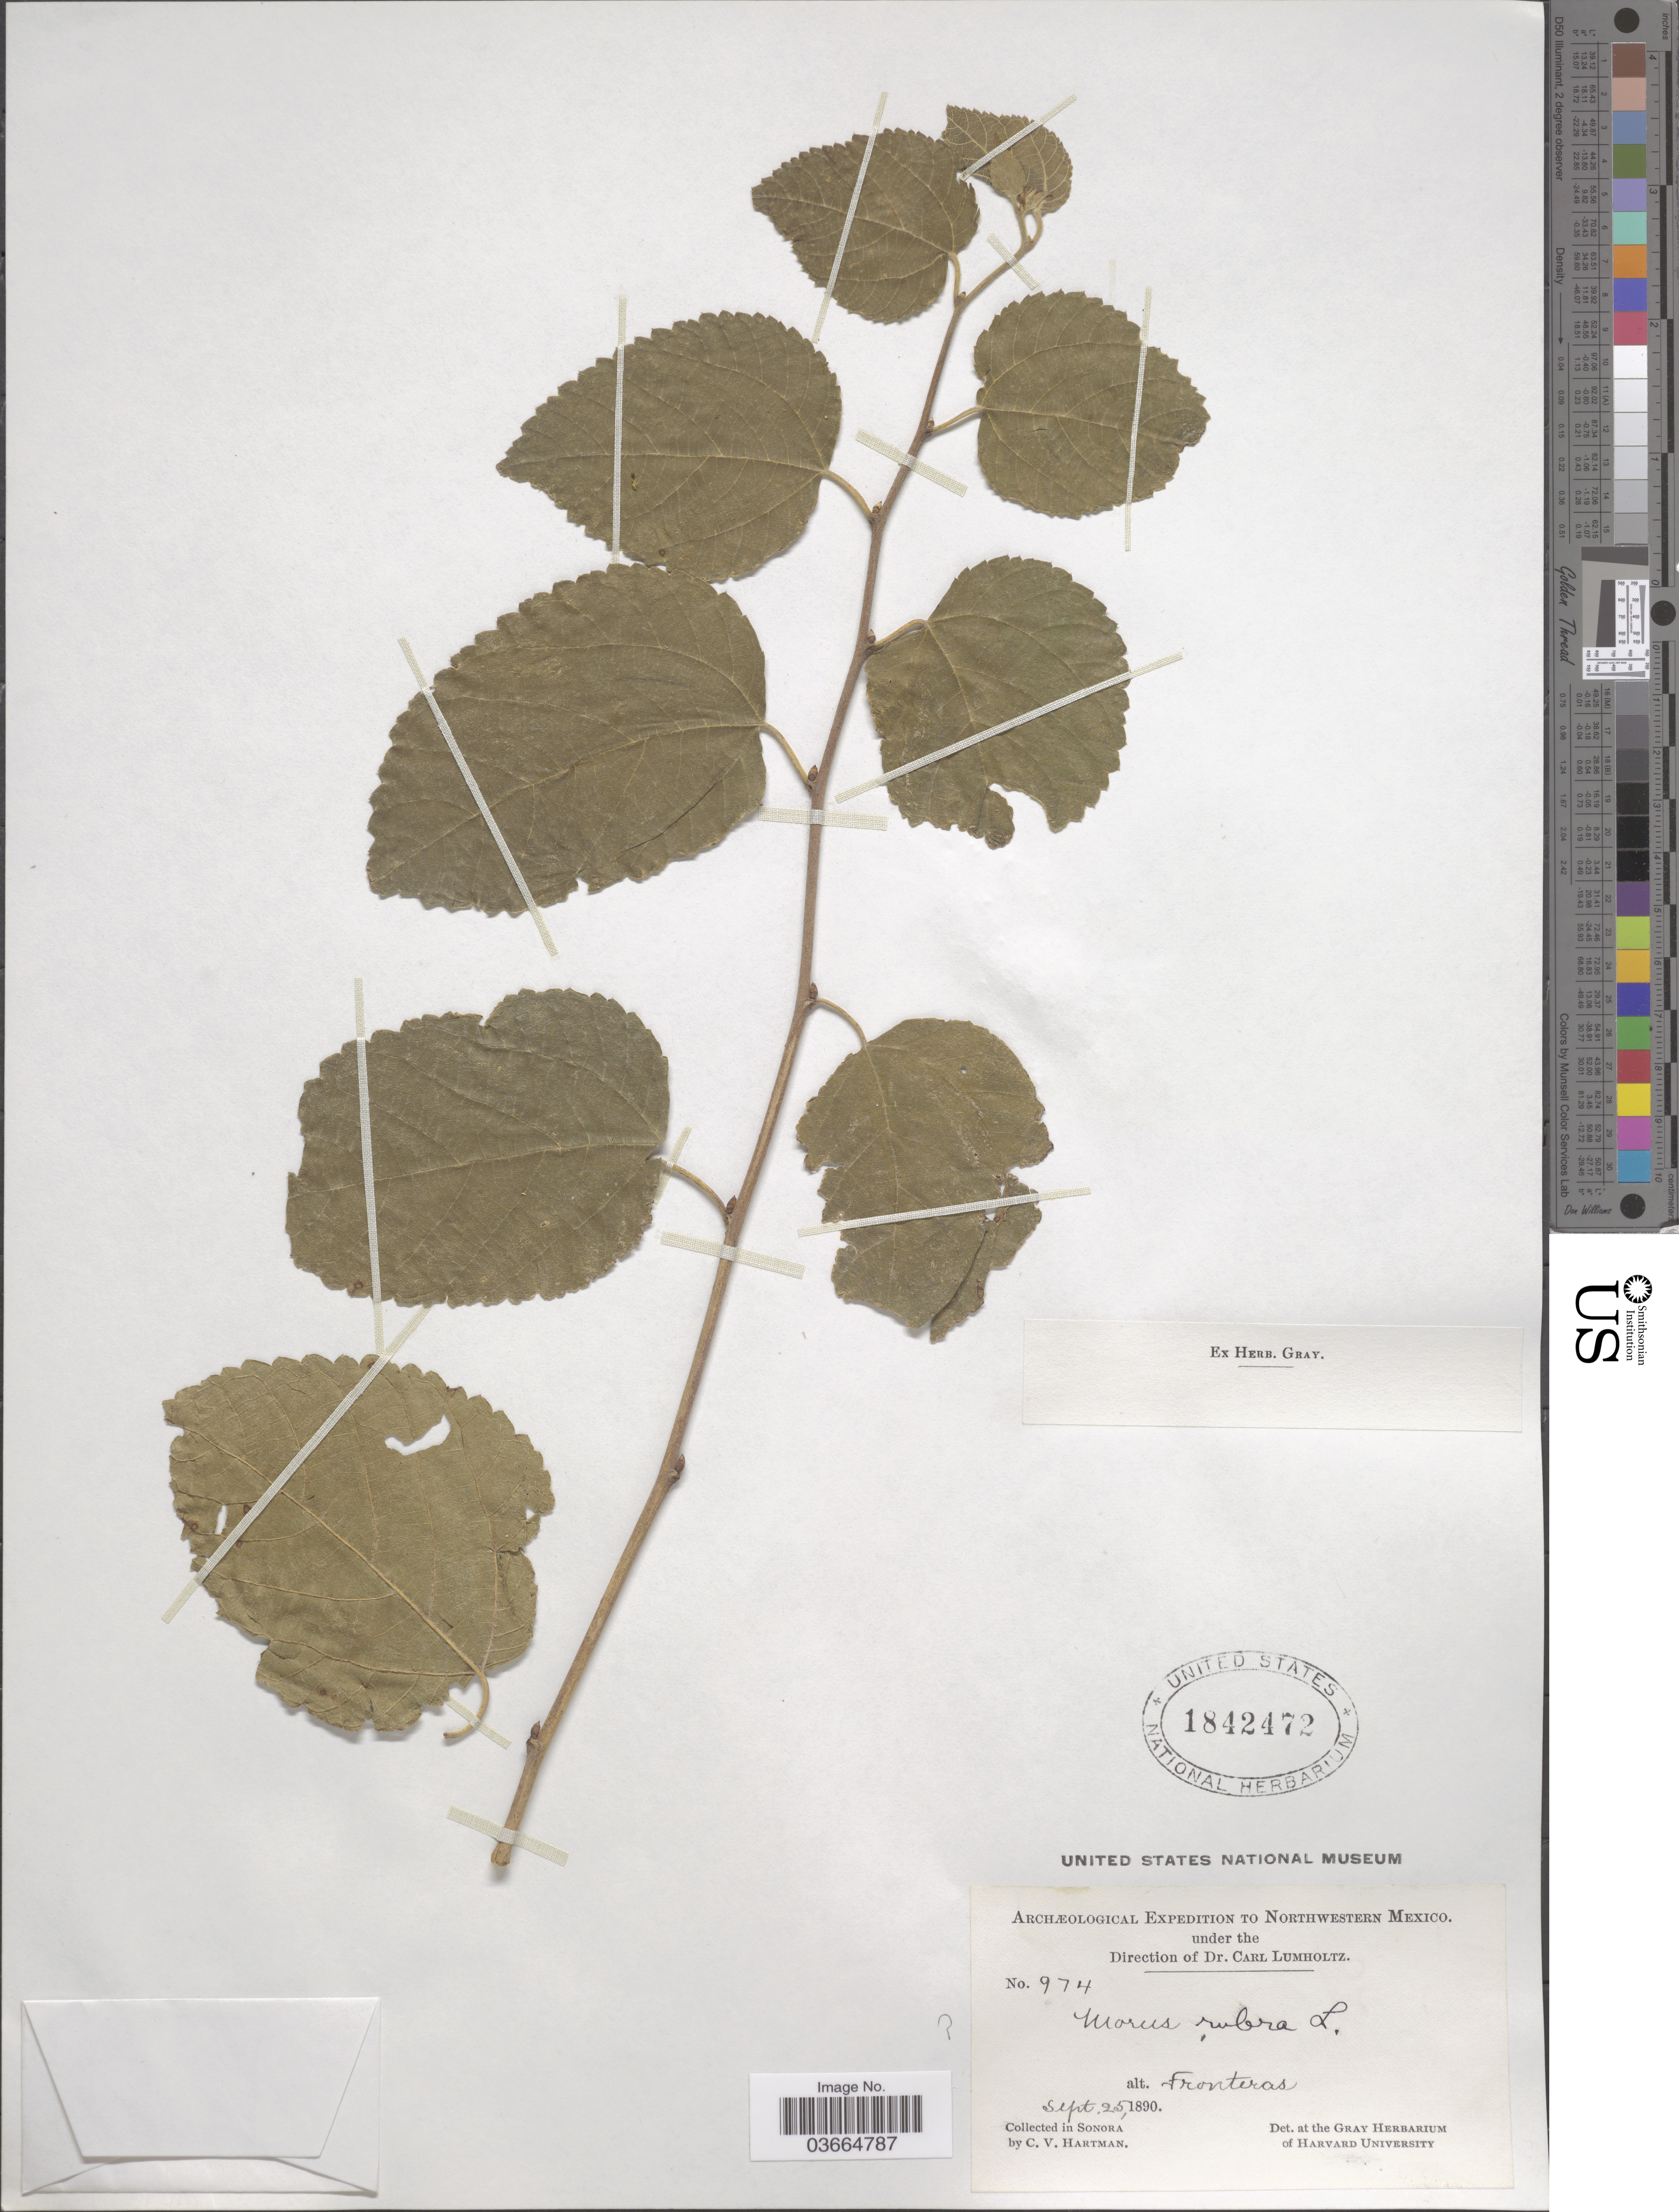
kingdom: Plantae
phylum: Tracheophyta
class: Magnoliopsida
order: Rosales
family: Moraceae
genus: Morus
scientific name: Morus rubra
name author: L.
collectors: C. V. Hartman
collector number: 974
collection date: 1890-09-25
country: Mexico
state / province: Sonora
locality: Northwestern Mexico. Fronteras.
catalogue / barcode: US 1842472